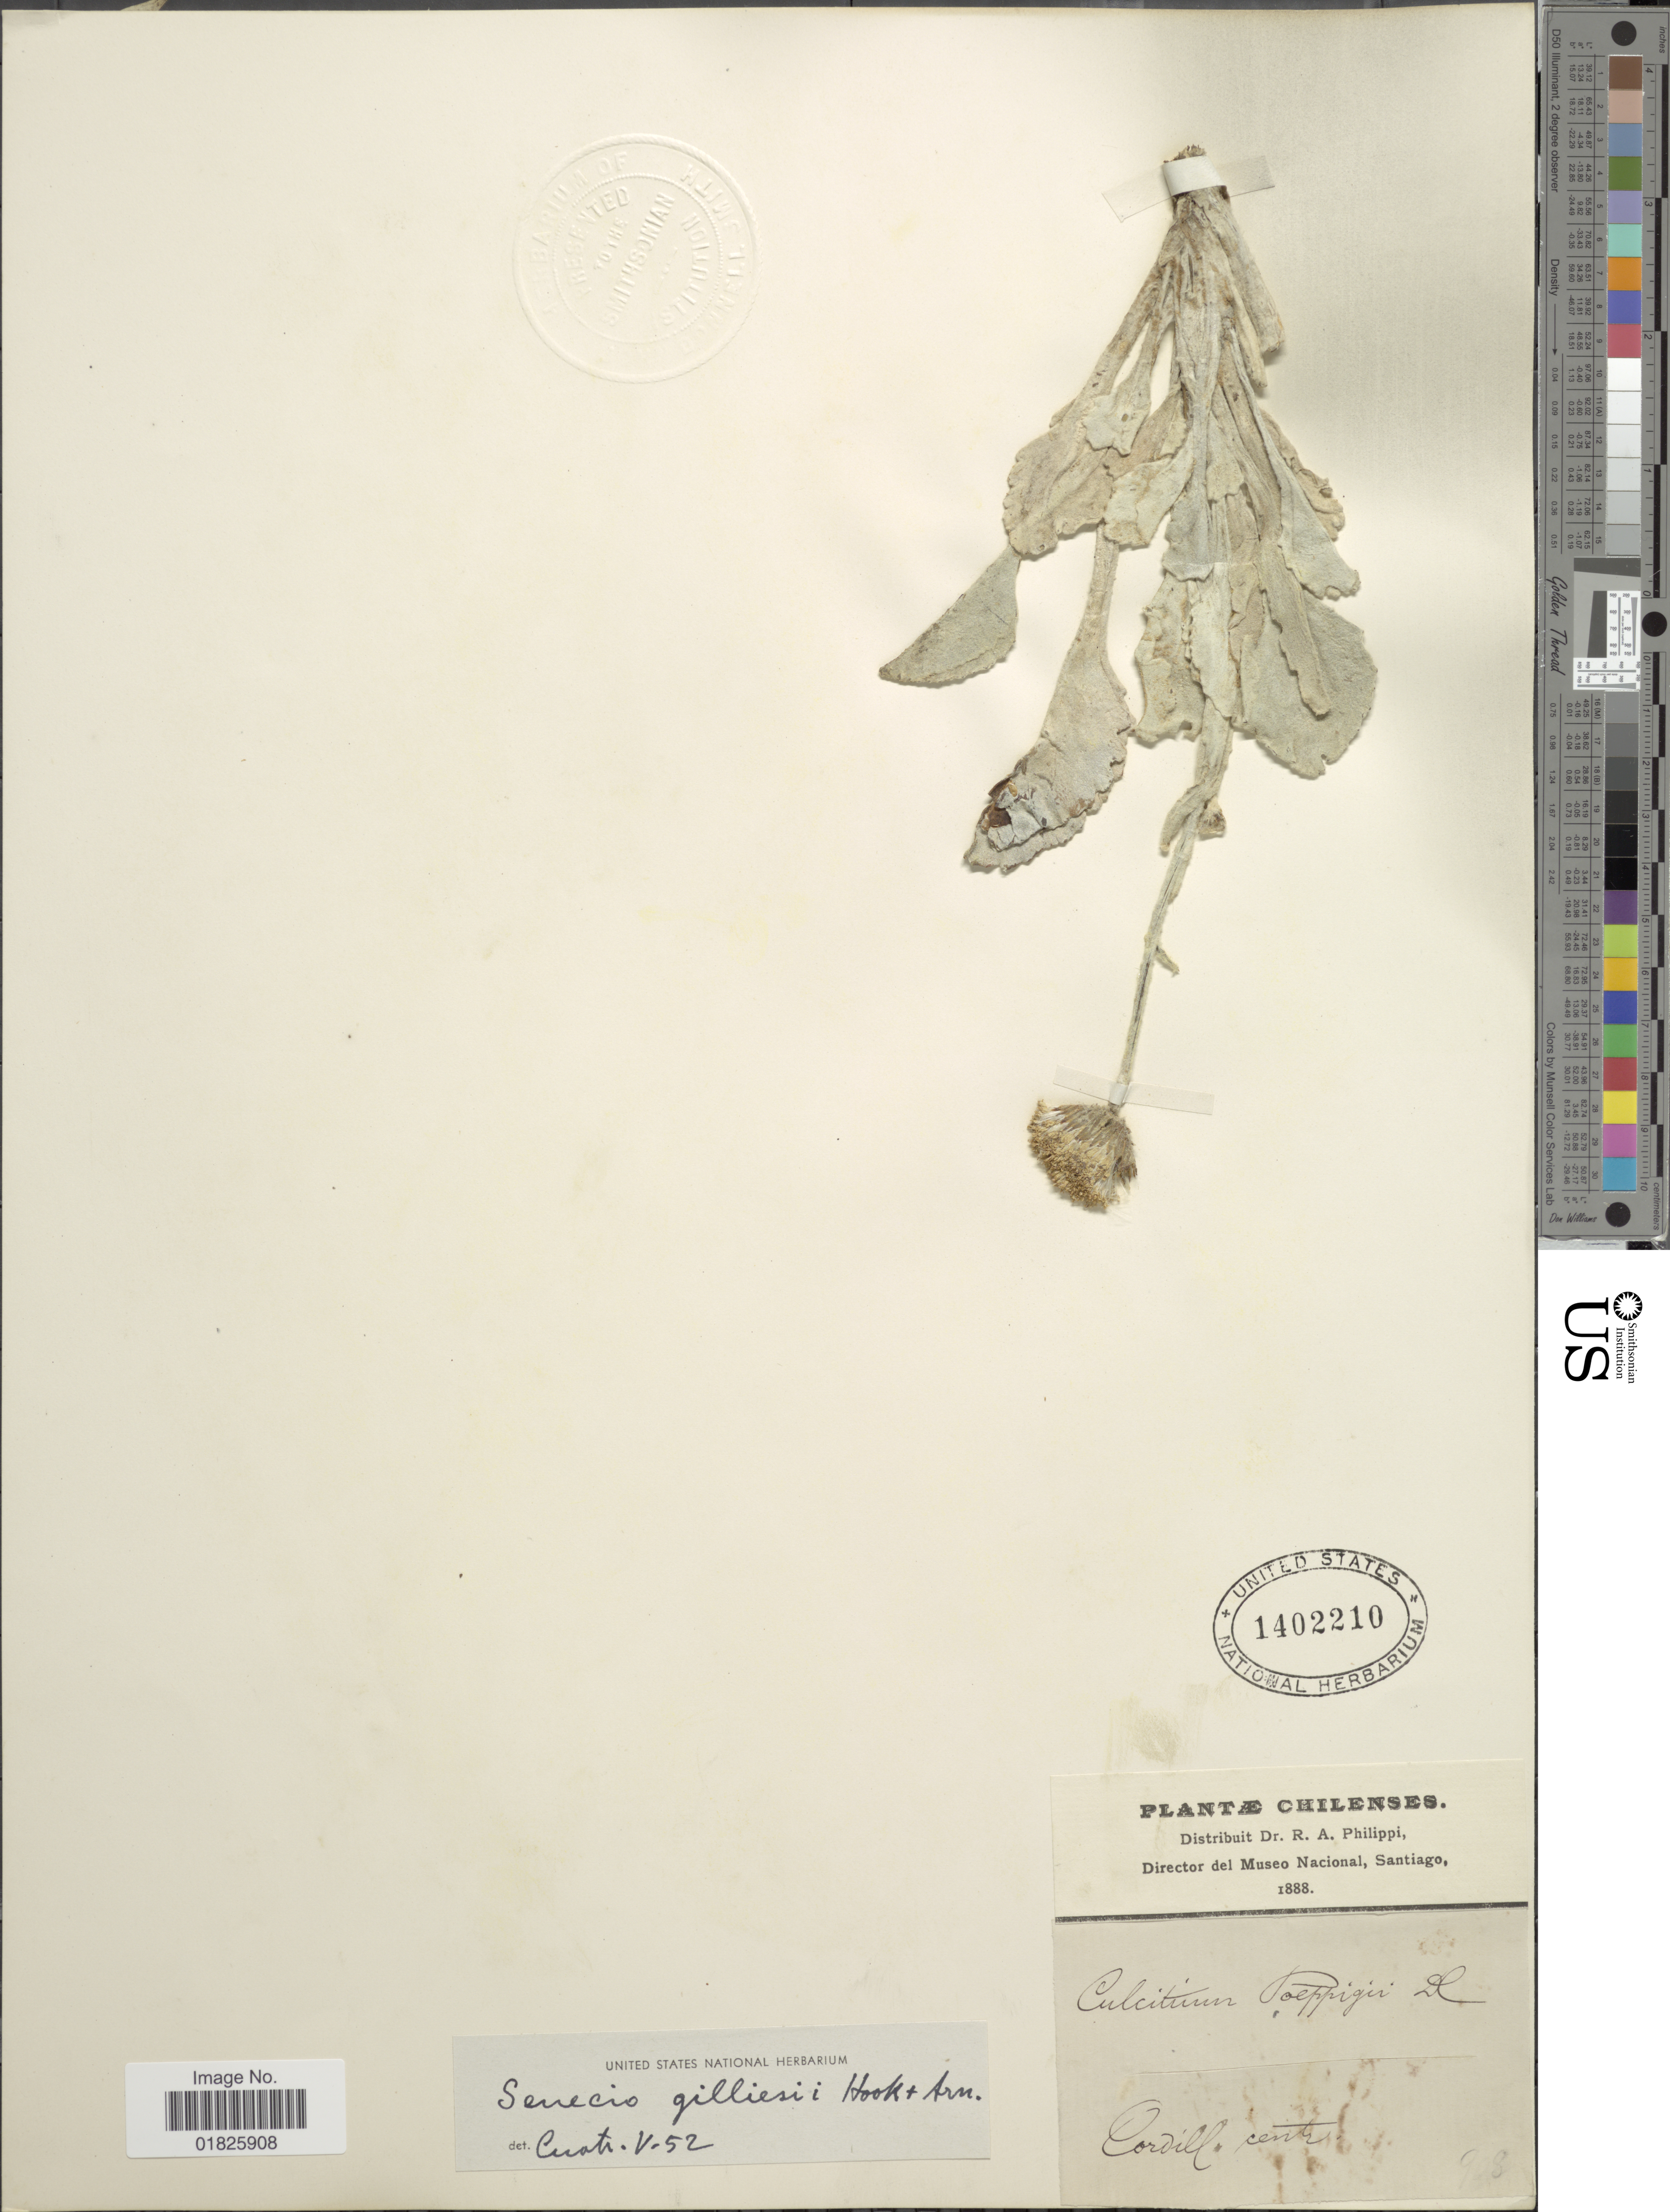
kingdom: Plantae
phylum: Tracheophyta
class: Magnoliopsida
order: Asterales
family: Asteraceae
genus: Senecio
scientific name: Senecio gilliesii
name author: Hook. & Arn.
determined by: Salomon, Luciana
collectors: R. A. Philippi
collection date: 1888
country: Chile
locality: Cordill. Centr.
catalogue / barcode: US 1402210